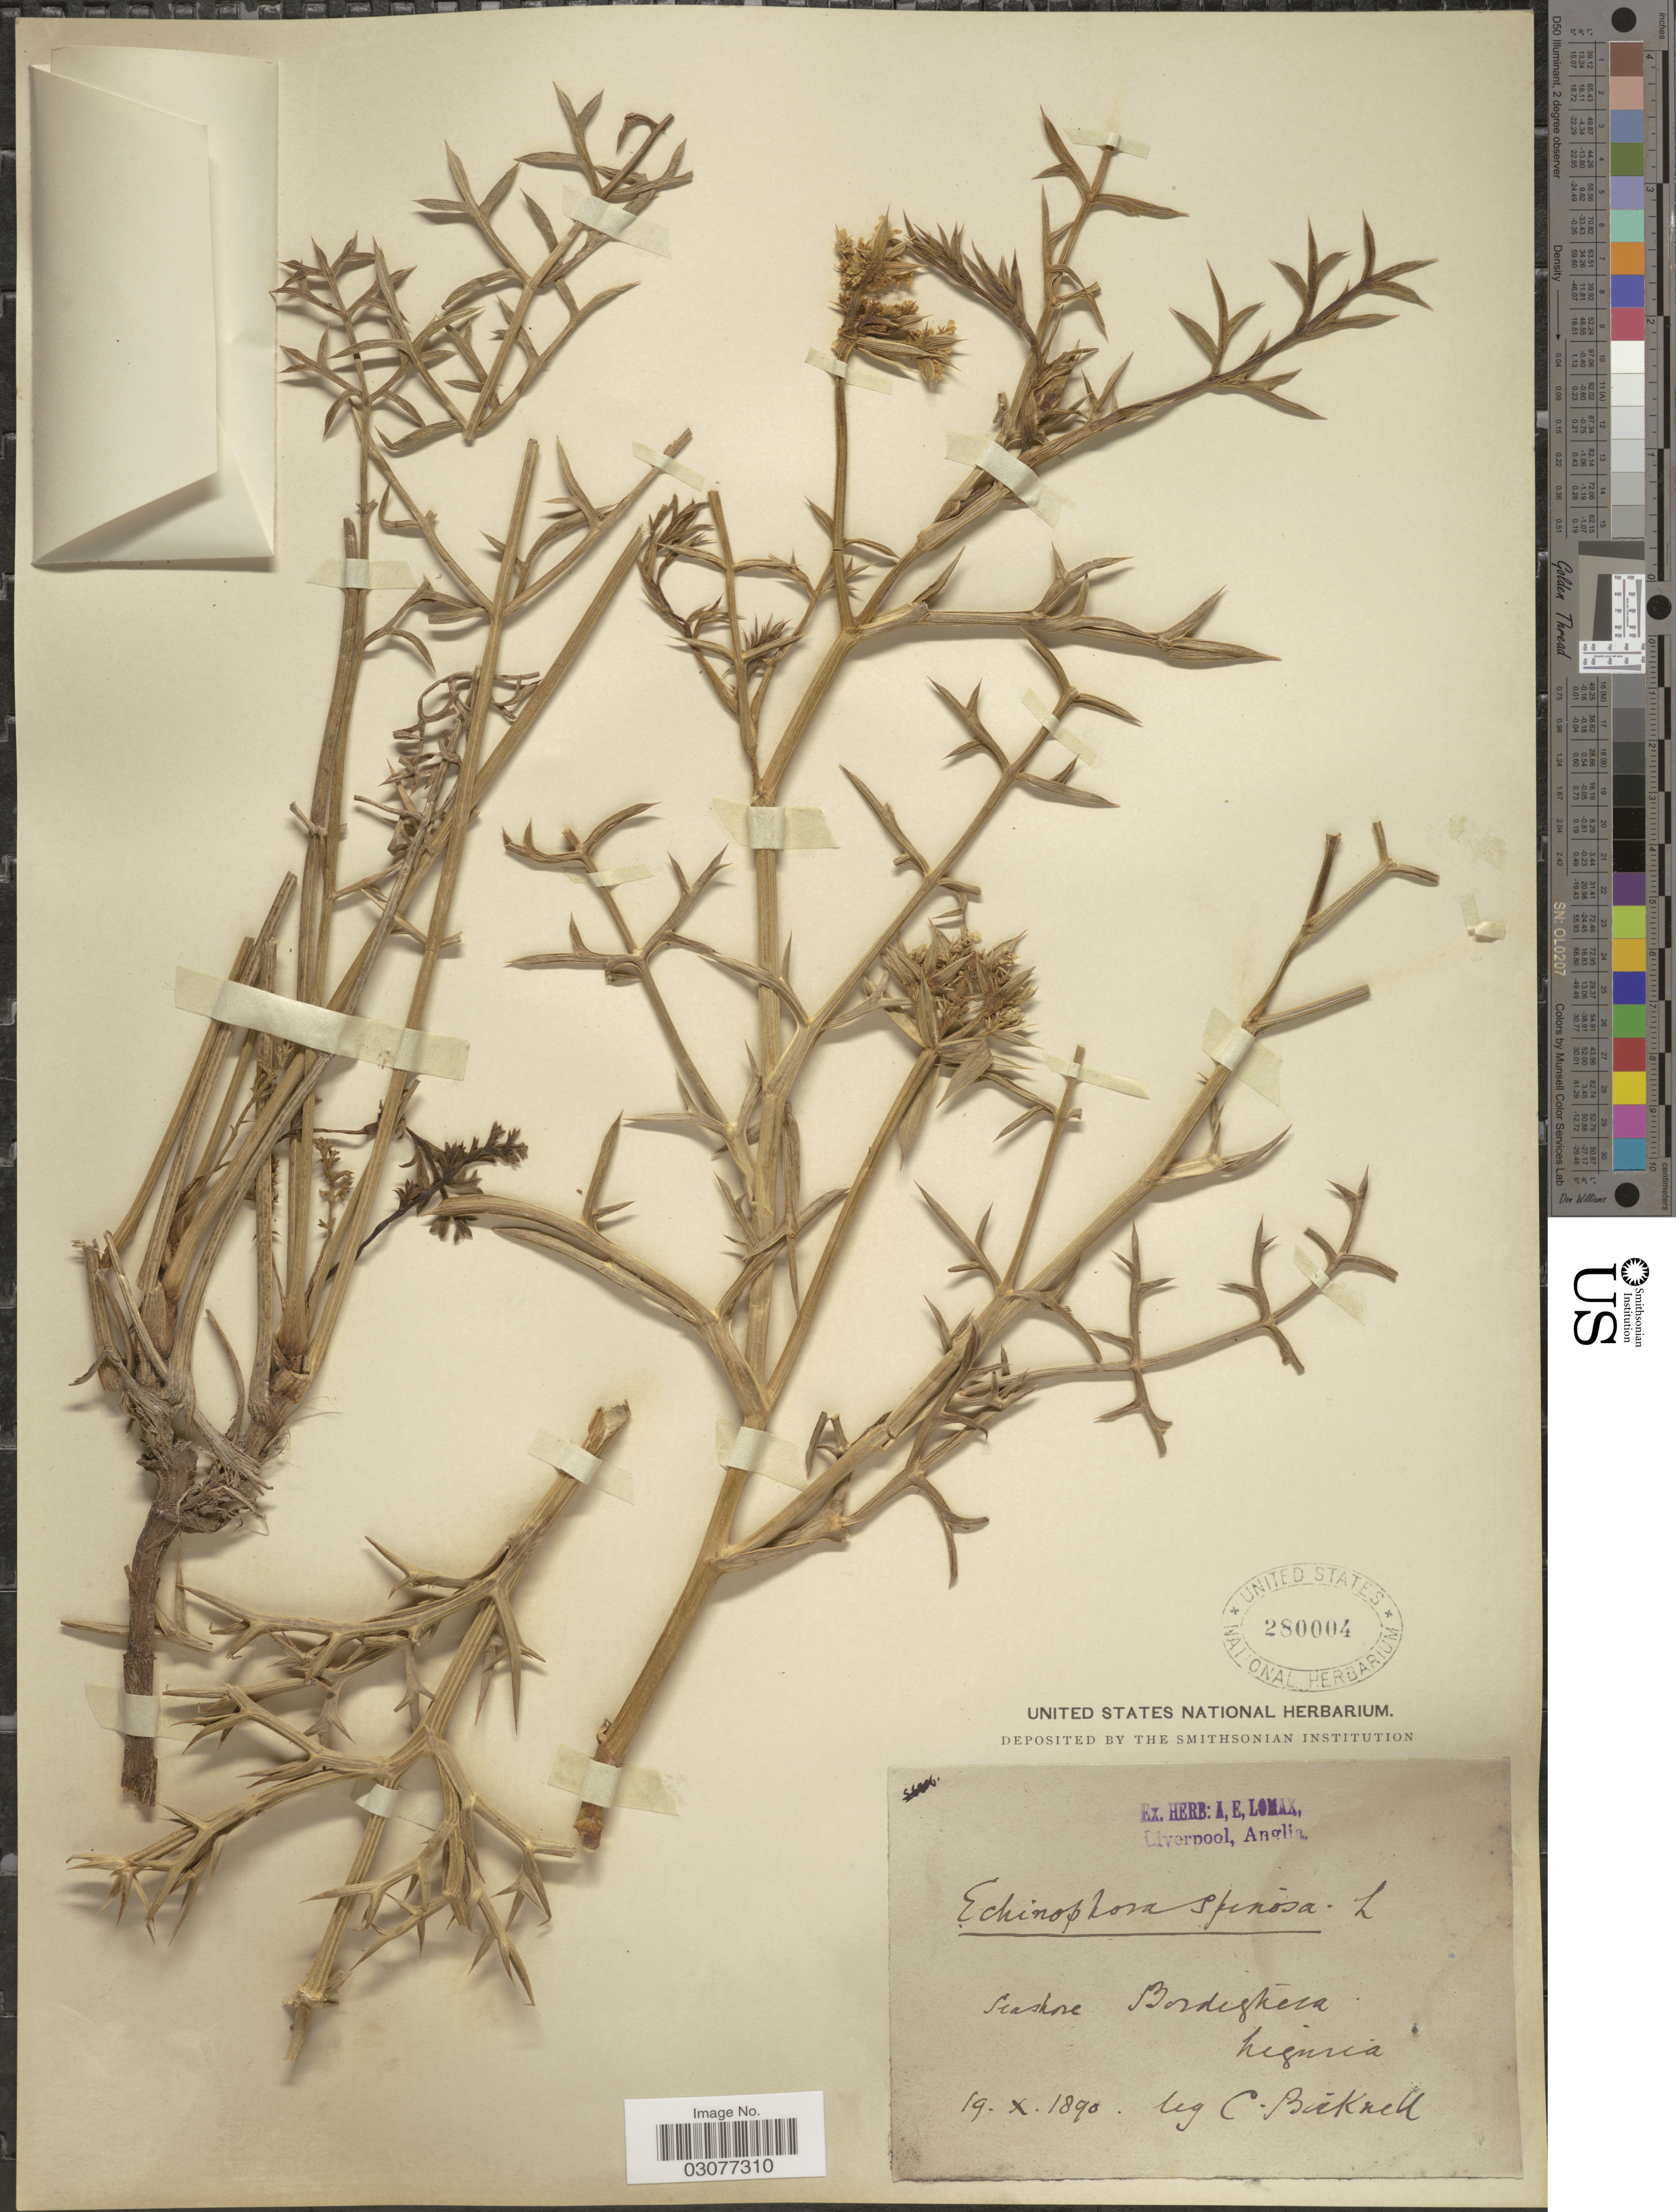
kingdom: Plantae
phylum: Tracheophyta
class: Magnoliopsida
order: Apiales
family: Apiaceae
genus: Echinophora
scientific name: Echinophora spinosa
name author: L.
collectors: C. Bicknell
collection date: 1890-10-19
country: Italy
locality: Seashore Bordighera, Liguria.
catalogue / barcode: US 280004